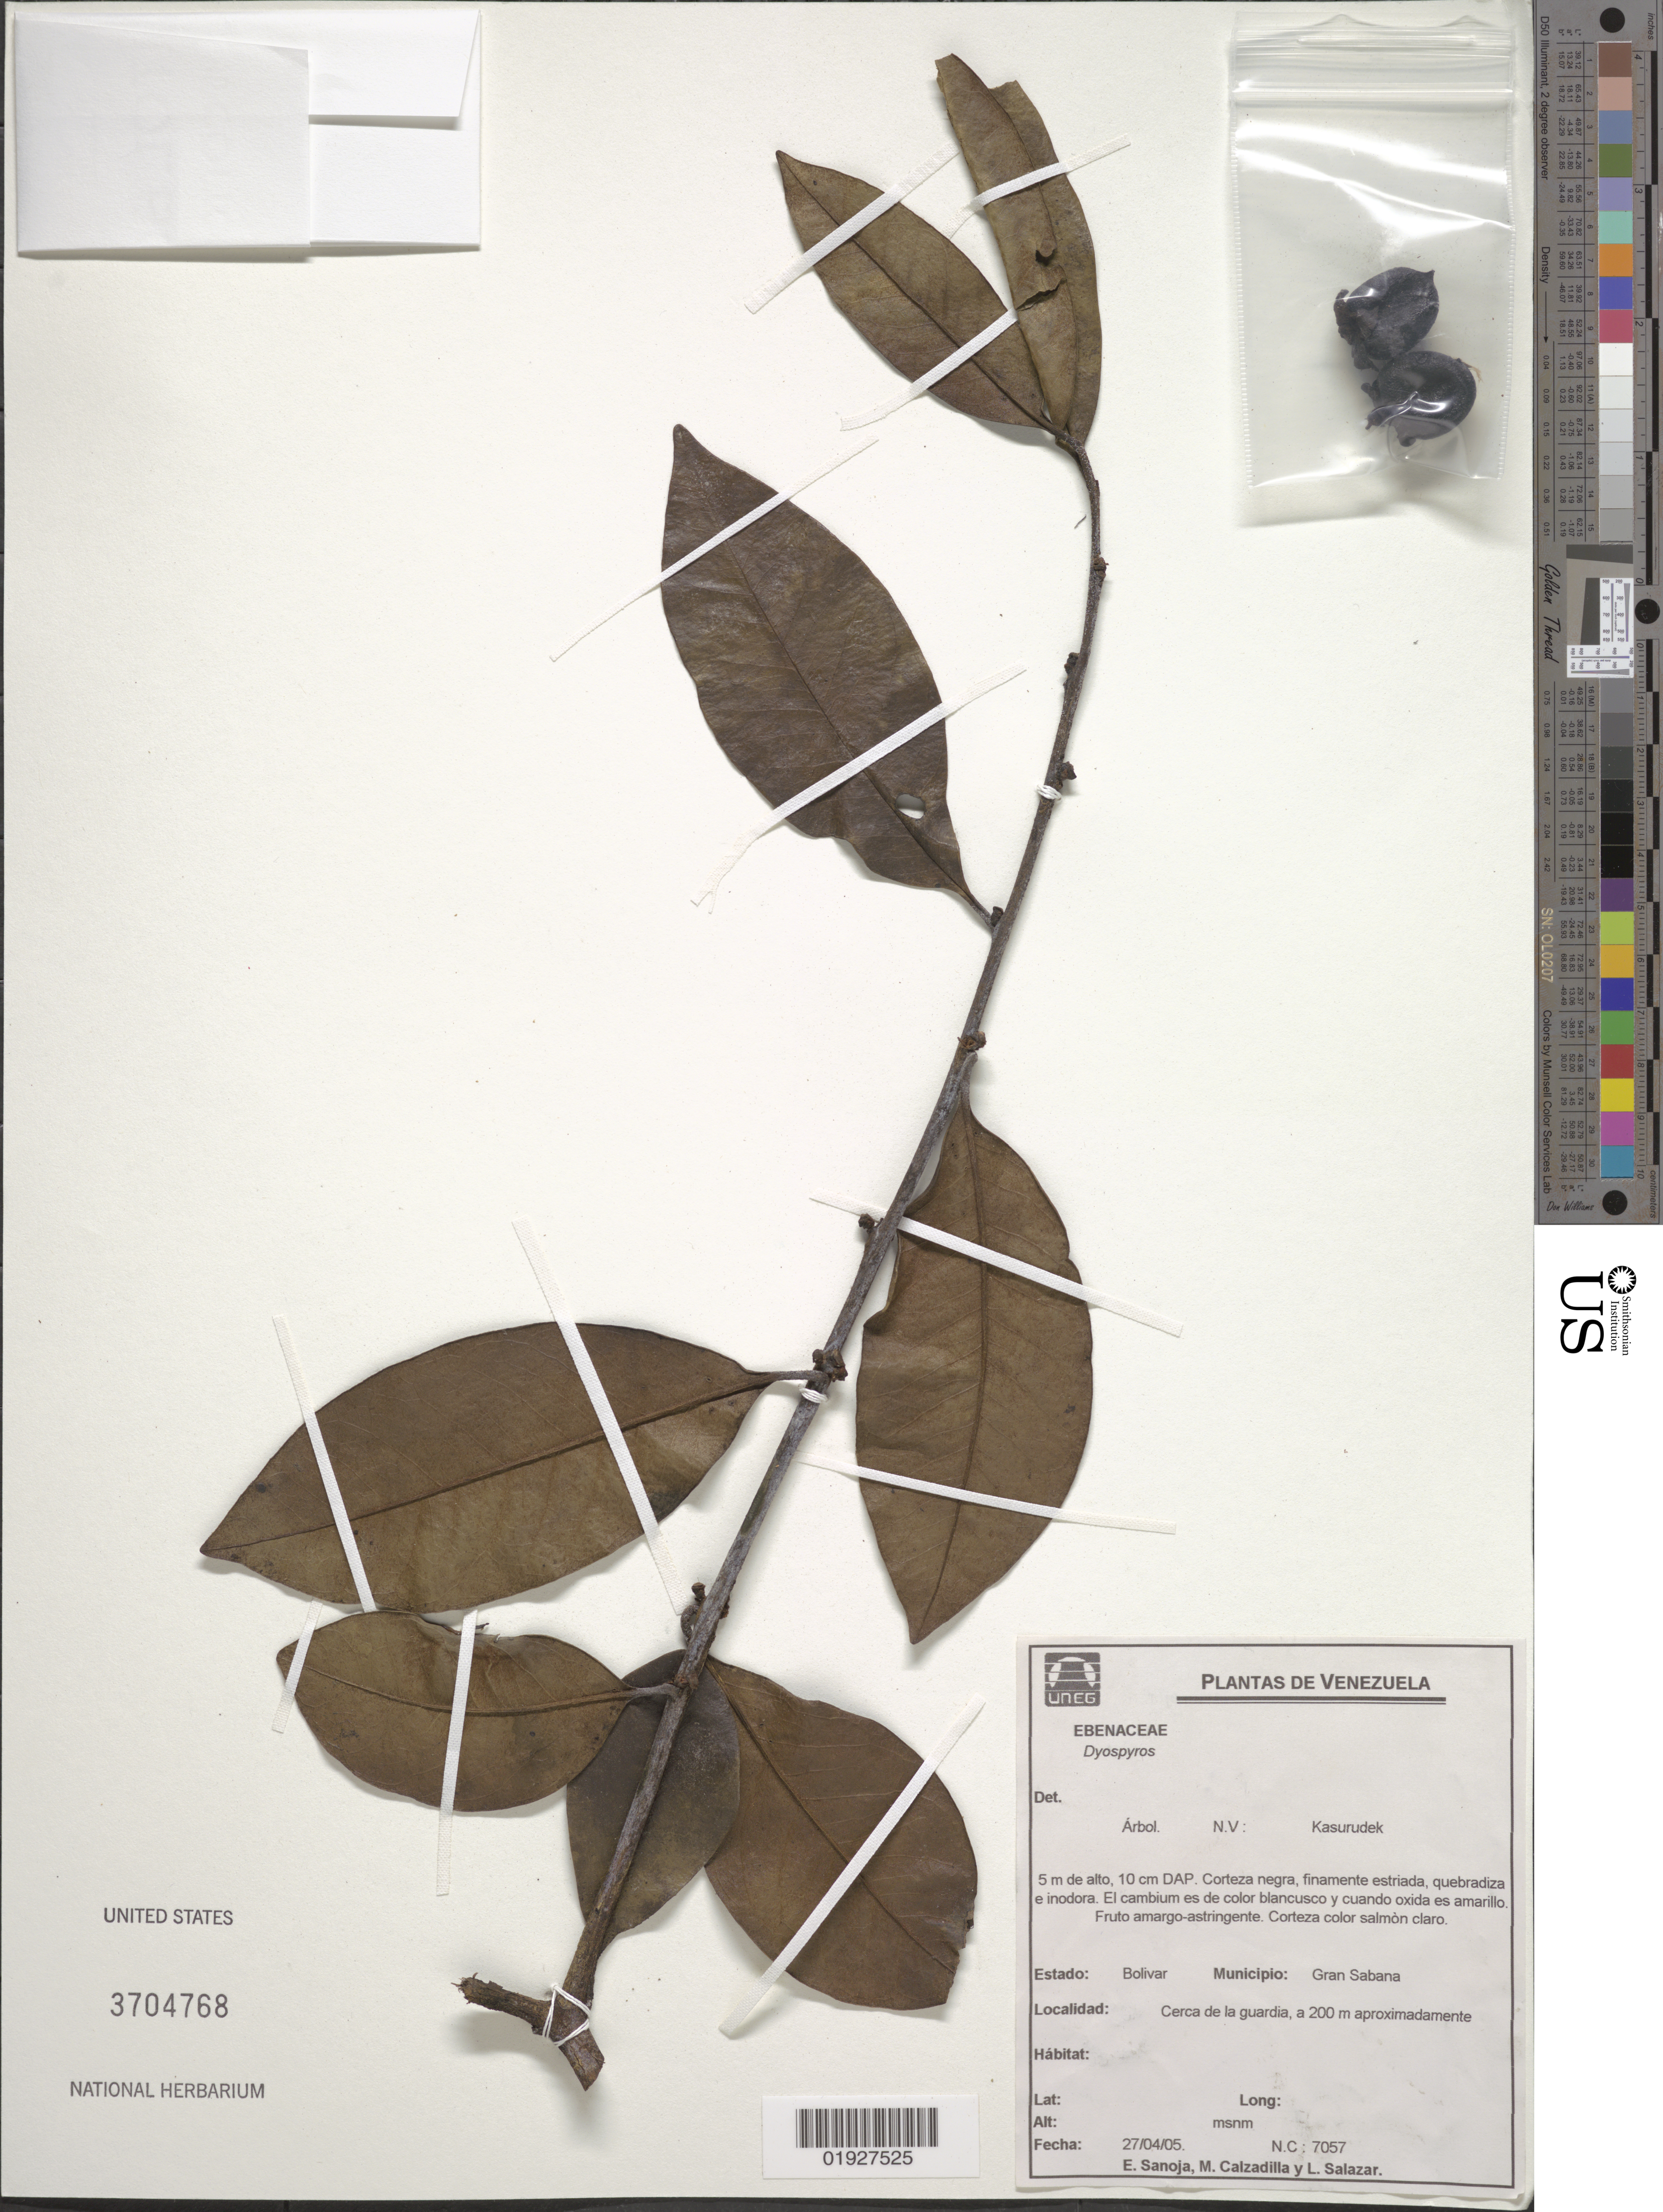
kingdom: Plantae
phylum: Tracheophyta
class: Magnoliopsida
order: Ericales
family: Ebenaceae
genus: Dyospyros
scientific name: Dyospyros sp.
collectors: E. Sanoja, M. Calzadilla & L. Salazar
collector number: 7057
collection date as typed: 27 April 2005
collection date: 2005-04-27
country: Venezuela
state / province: Bolivar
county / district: Gran Sabana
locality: Cerca de la guardia, a 200 m aprox.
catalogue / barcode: US 3704768